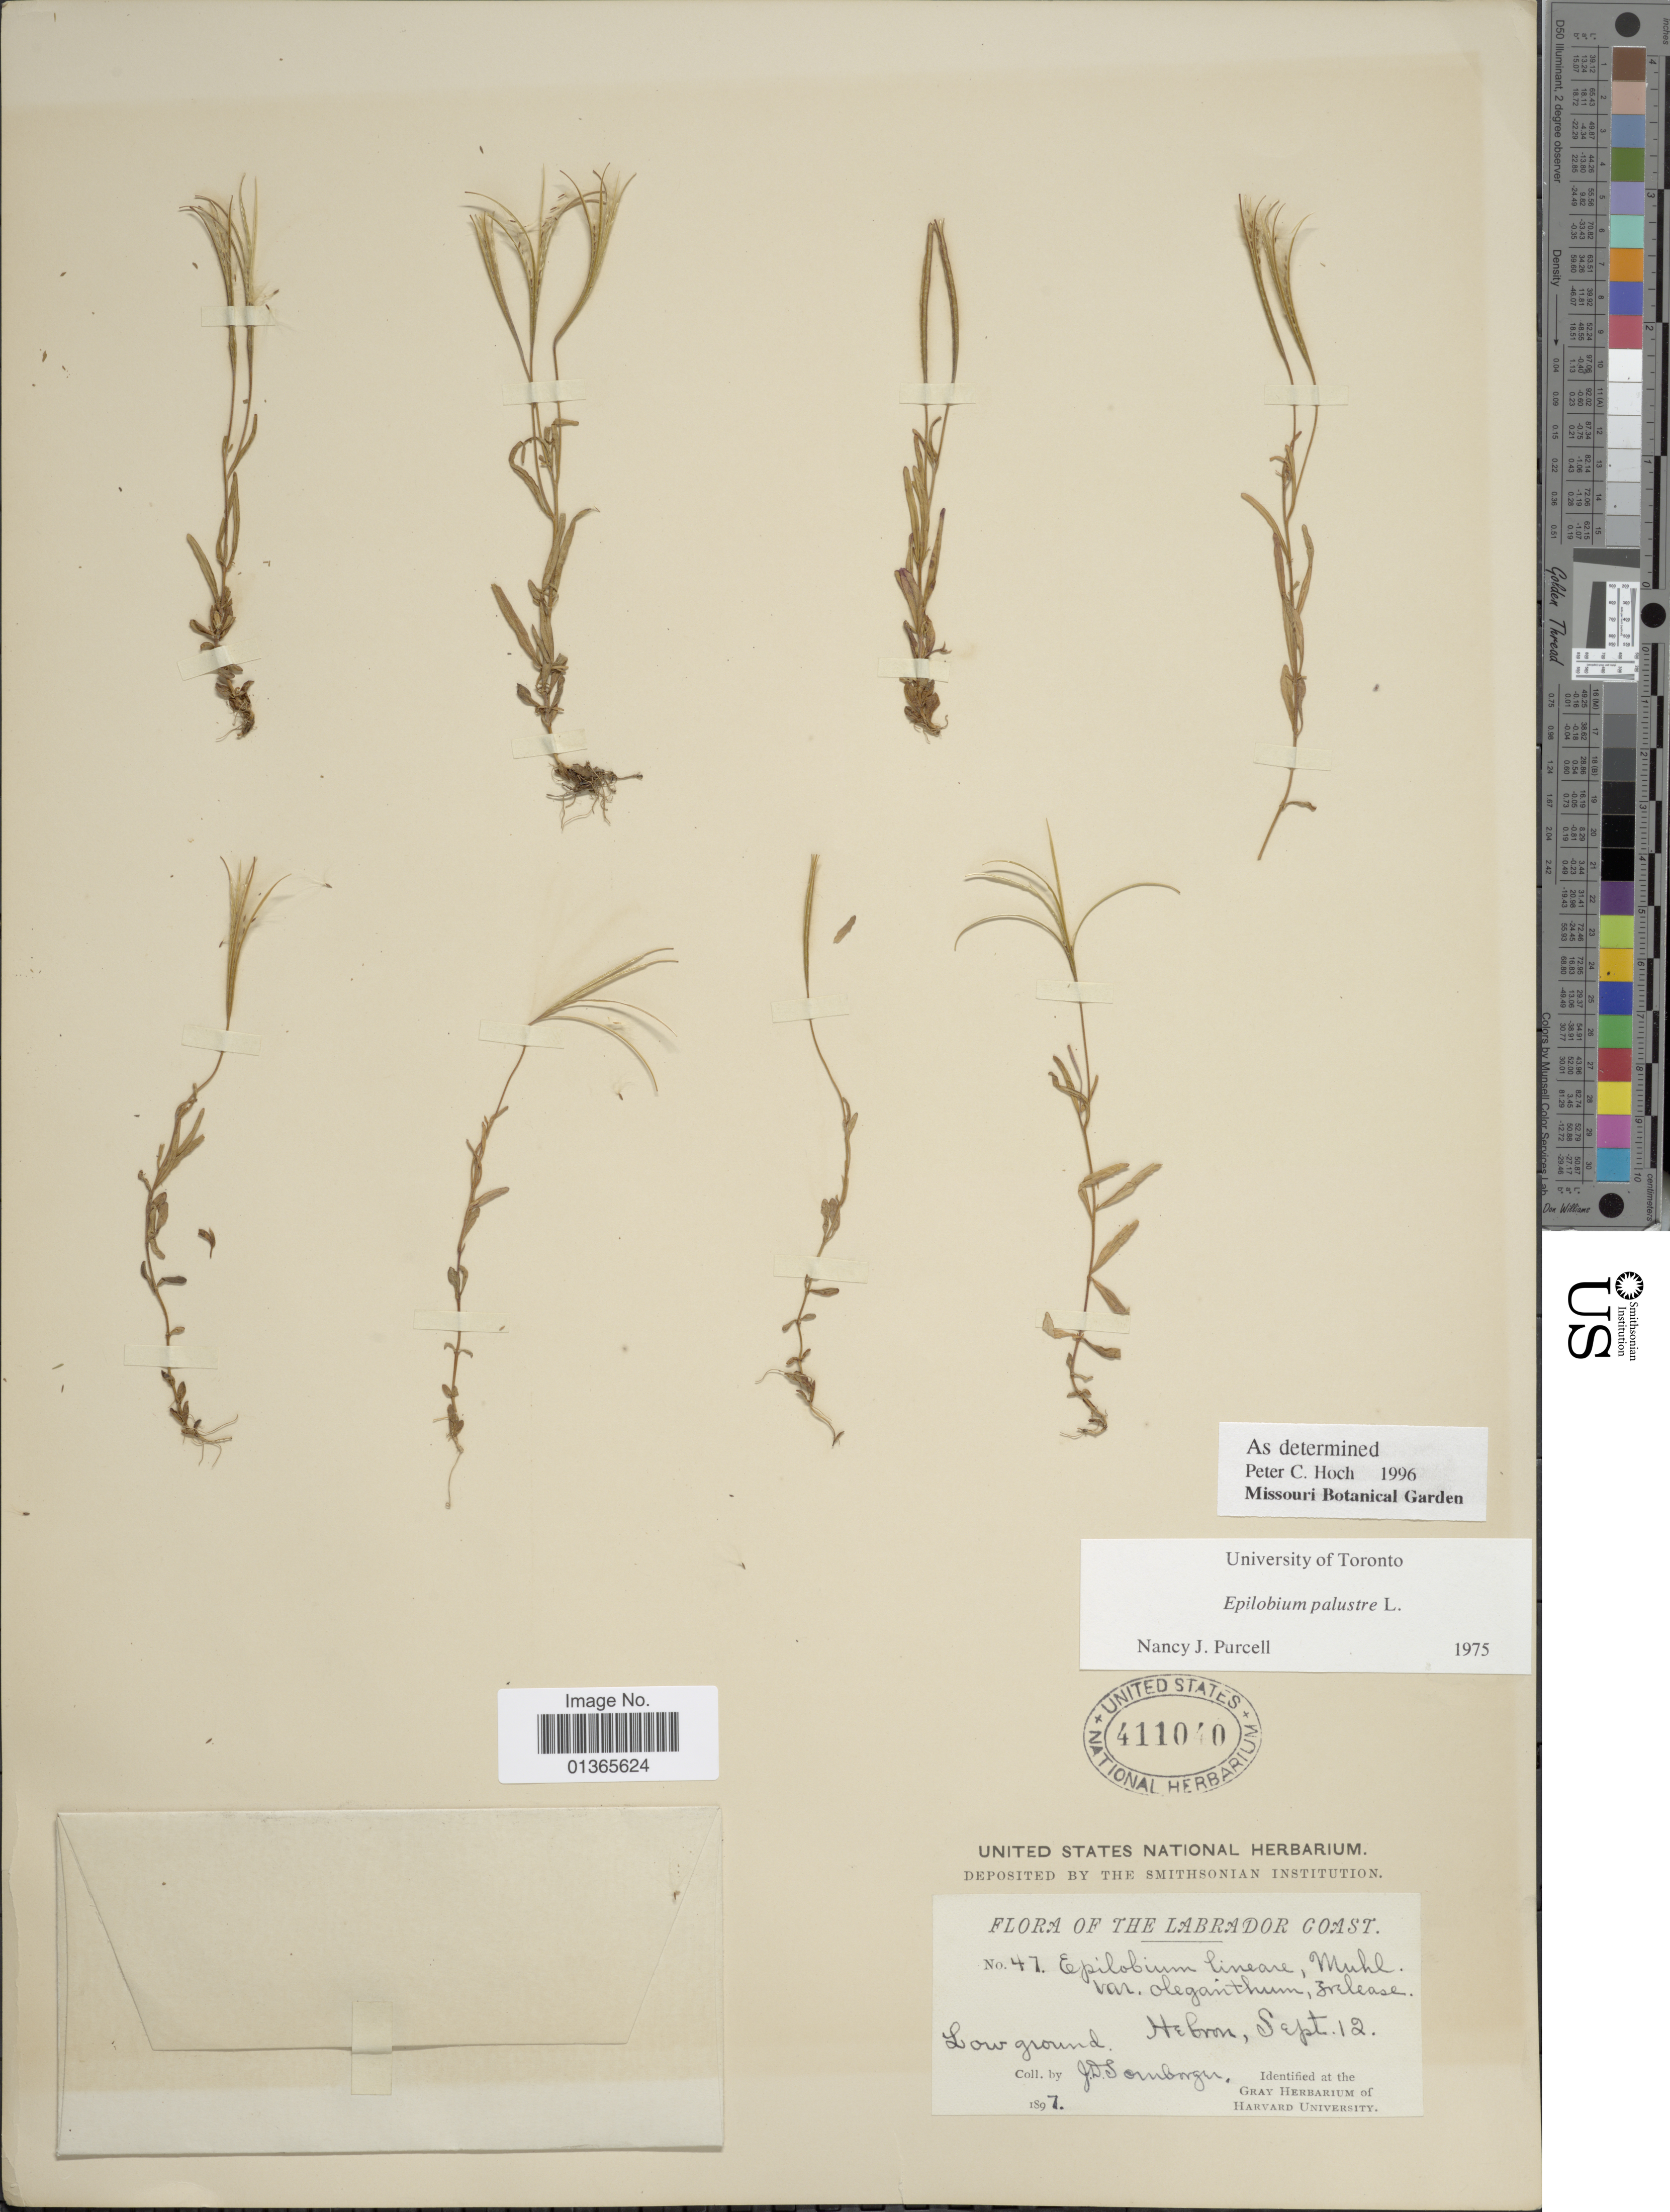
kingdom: Plantae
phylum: Tracheophyta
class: Magnoliopsida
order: Myrtales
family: Onagraceae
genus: Epilobium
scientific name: Epilobium palustre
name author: L.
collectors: J. Sornborger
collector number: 47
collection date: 1897-09-12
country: Canada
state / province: Newfoundland and Labrador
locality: Labrador Coast. Hebron.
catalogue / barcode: US 411040